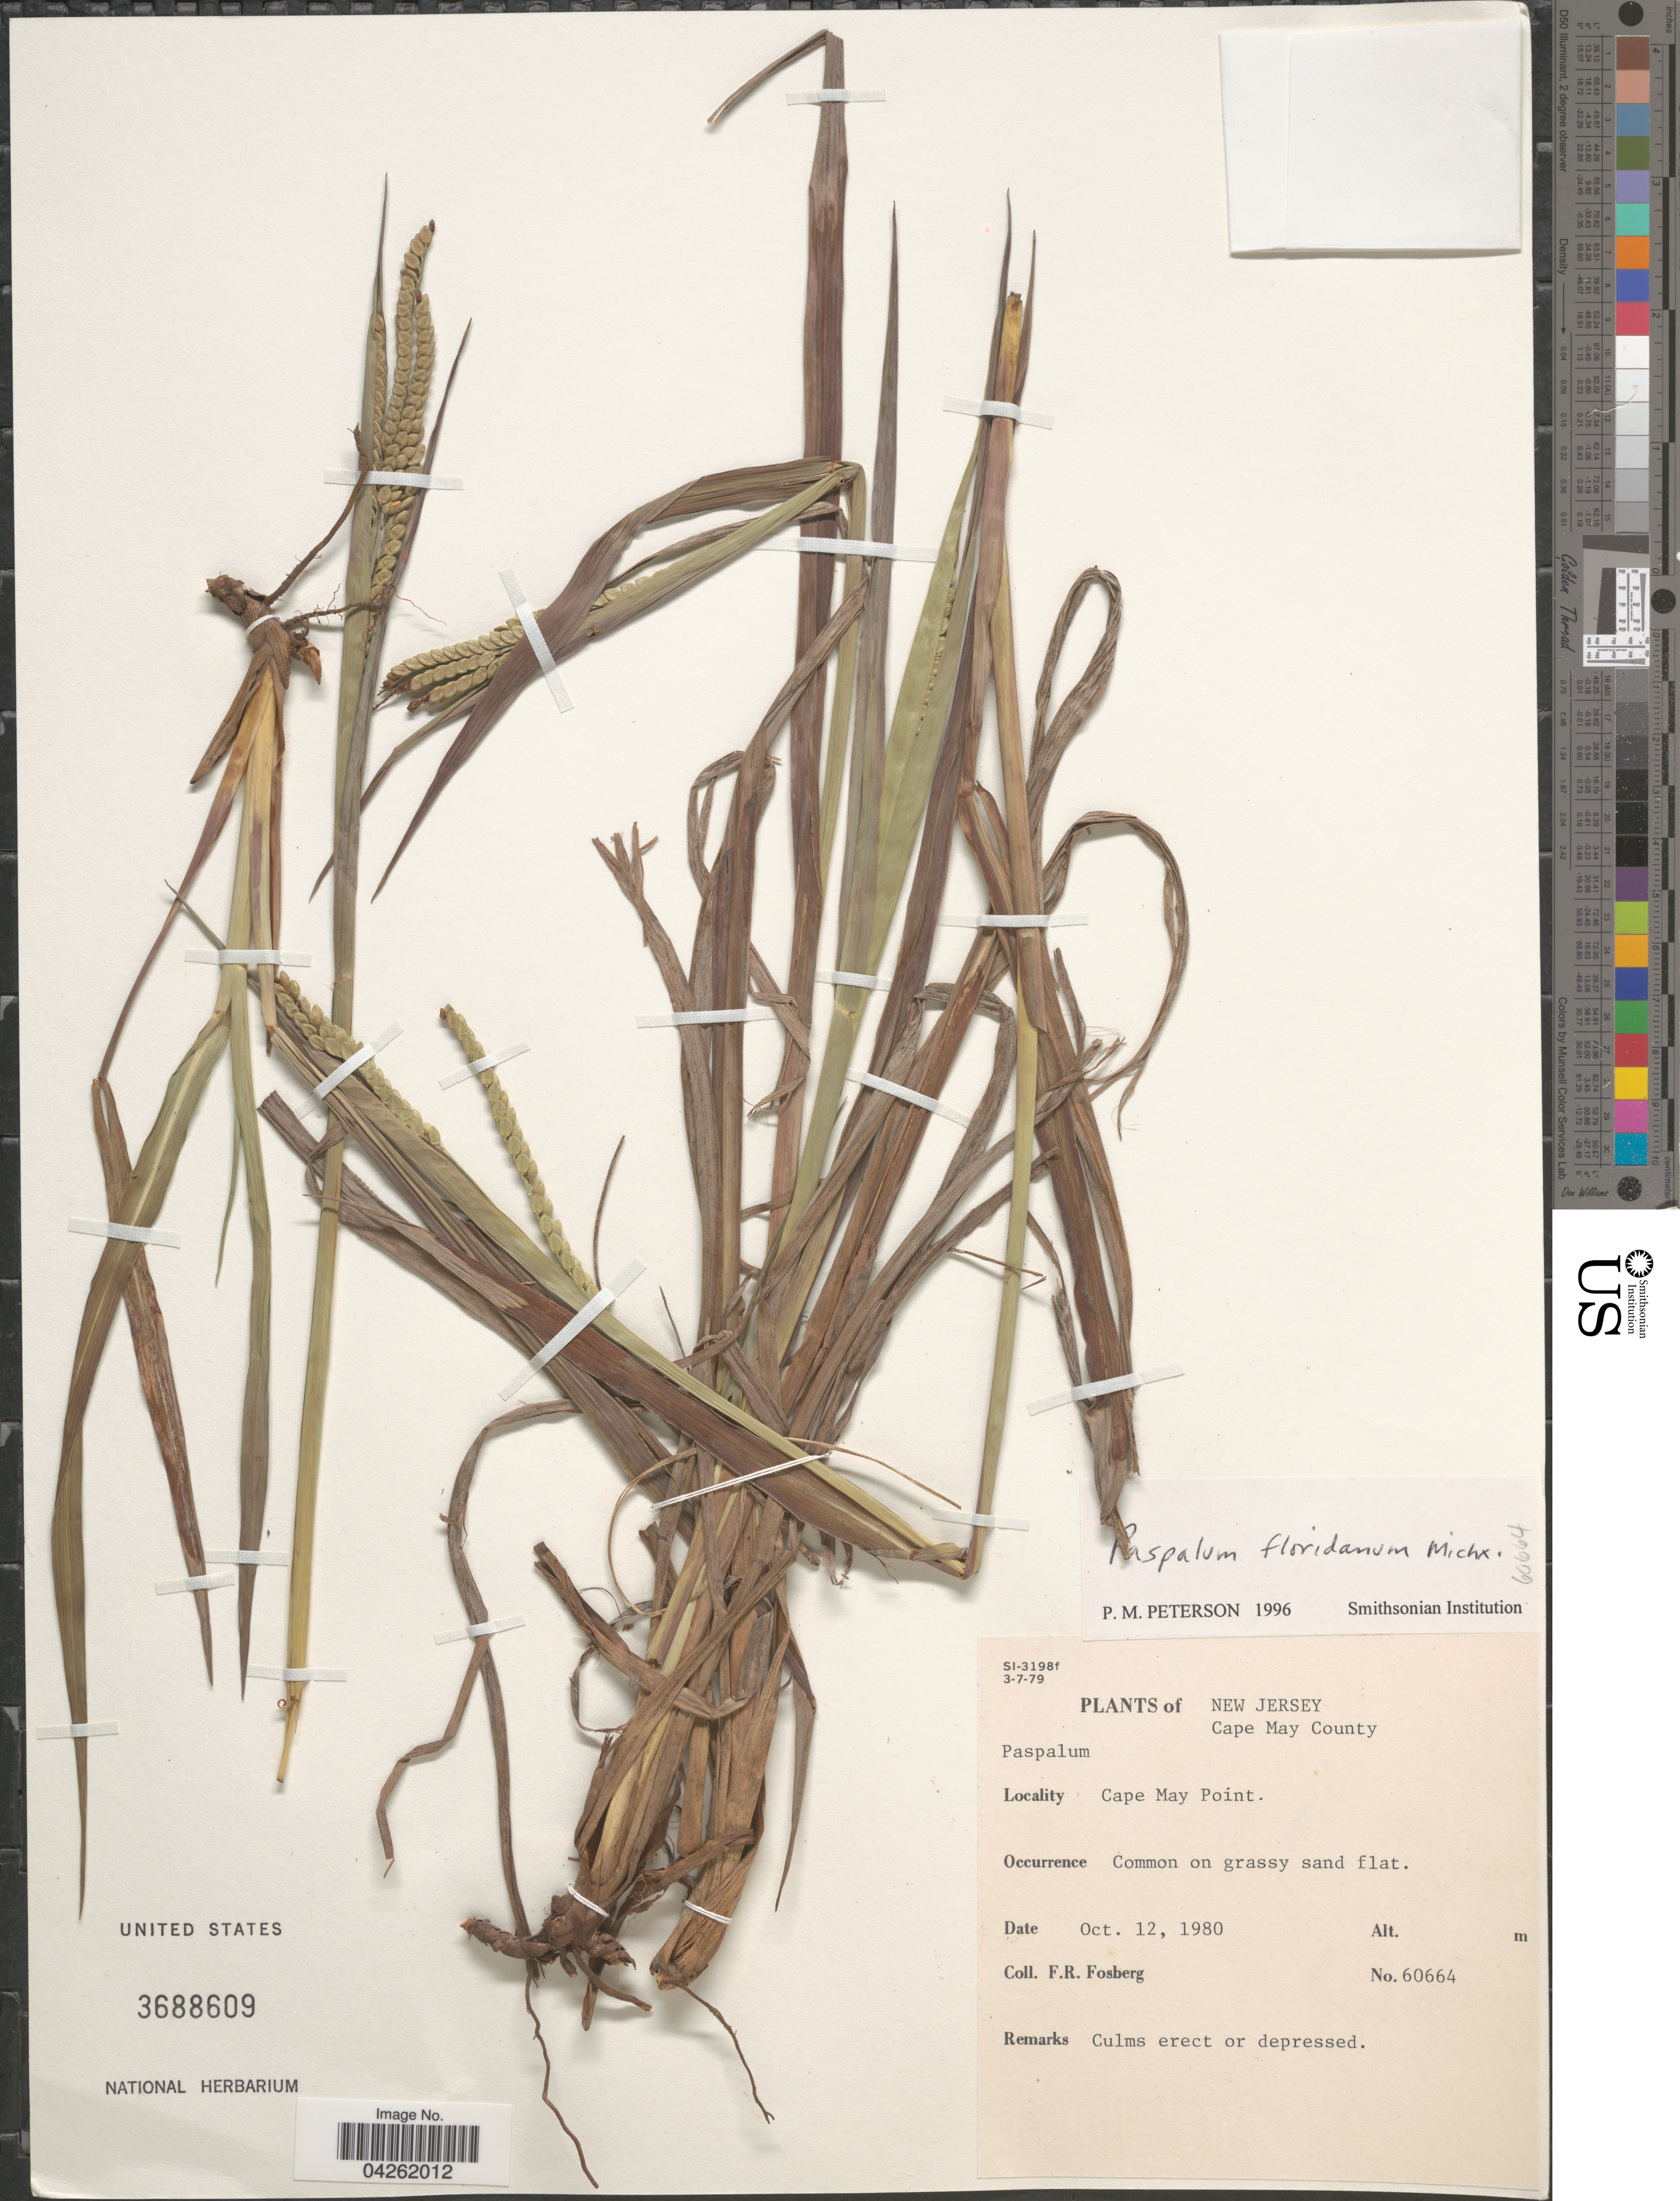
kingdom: Plantae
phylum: Tracheophyta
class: Liliopsida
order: Poales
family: Poaceae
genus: Paspalum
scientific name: Paspalum floridanum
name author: Michx.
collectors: F. R. Fosberg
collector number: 60664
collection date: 1980-10-12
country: United States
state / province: New Jersey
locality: Cape May County. Cape May Point.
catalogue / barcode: US 3688609